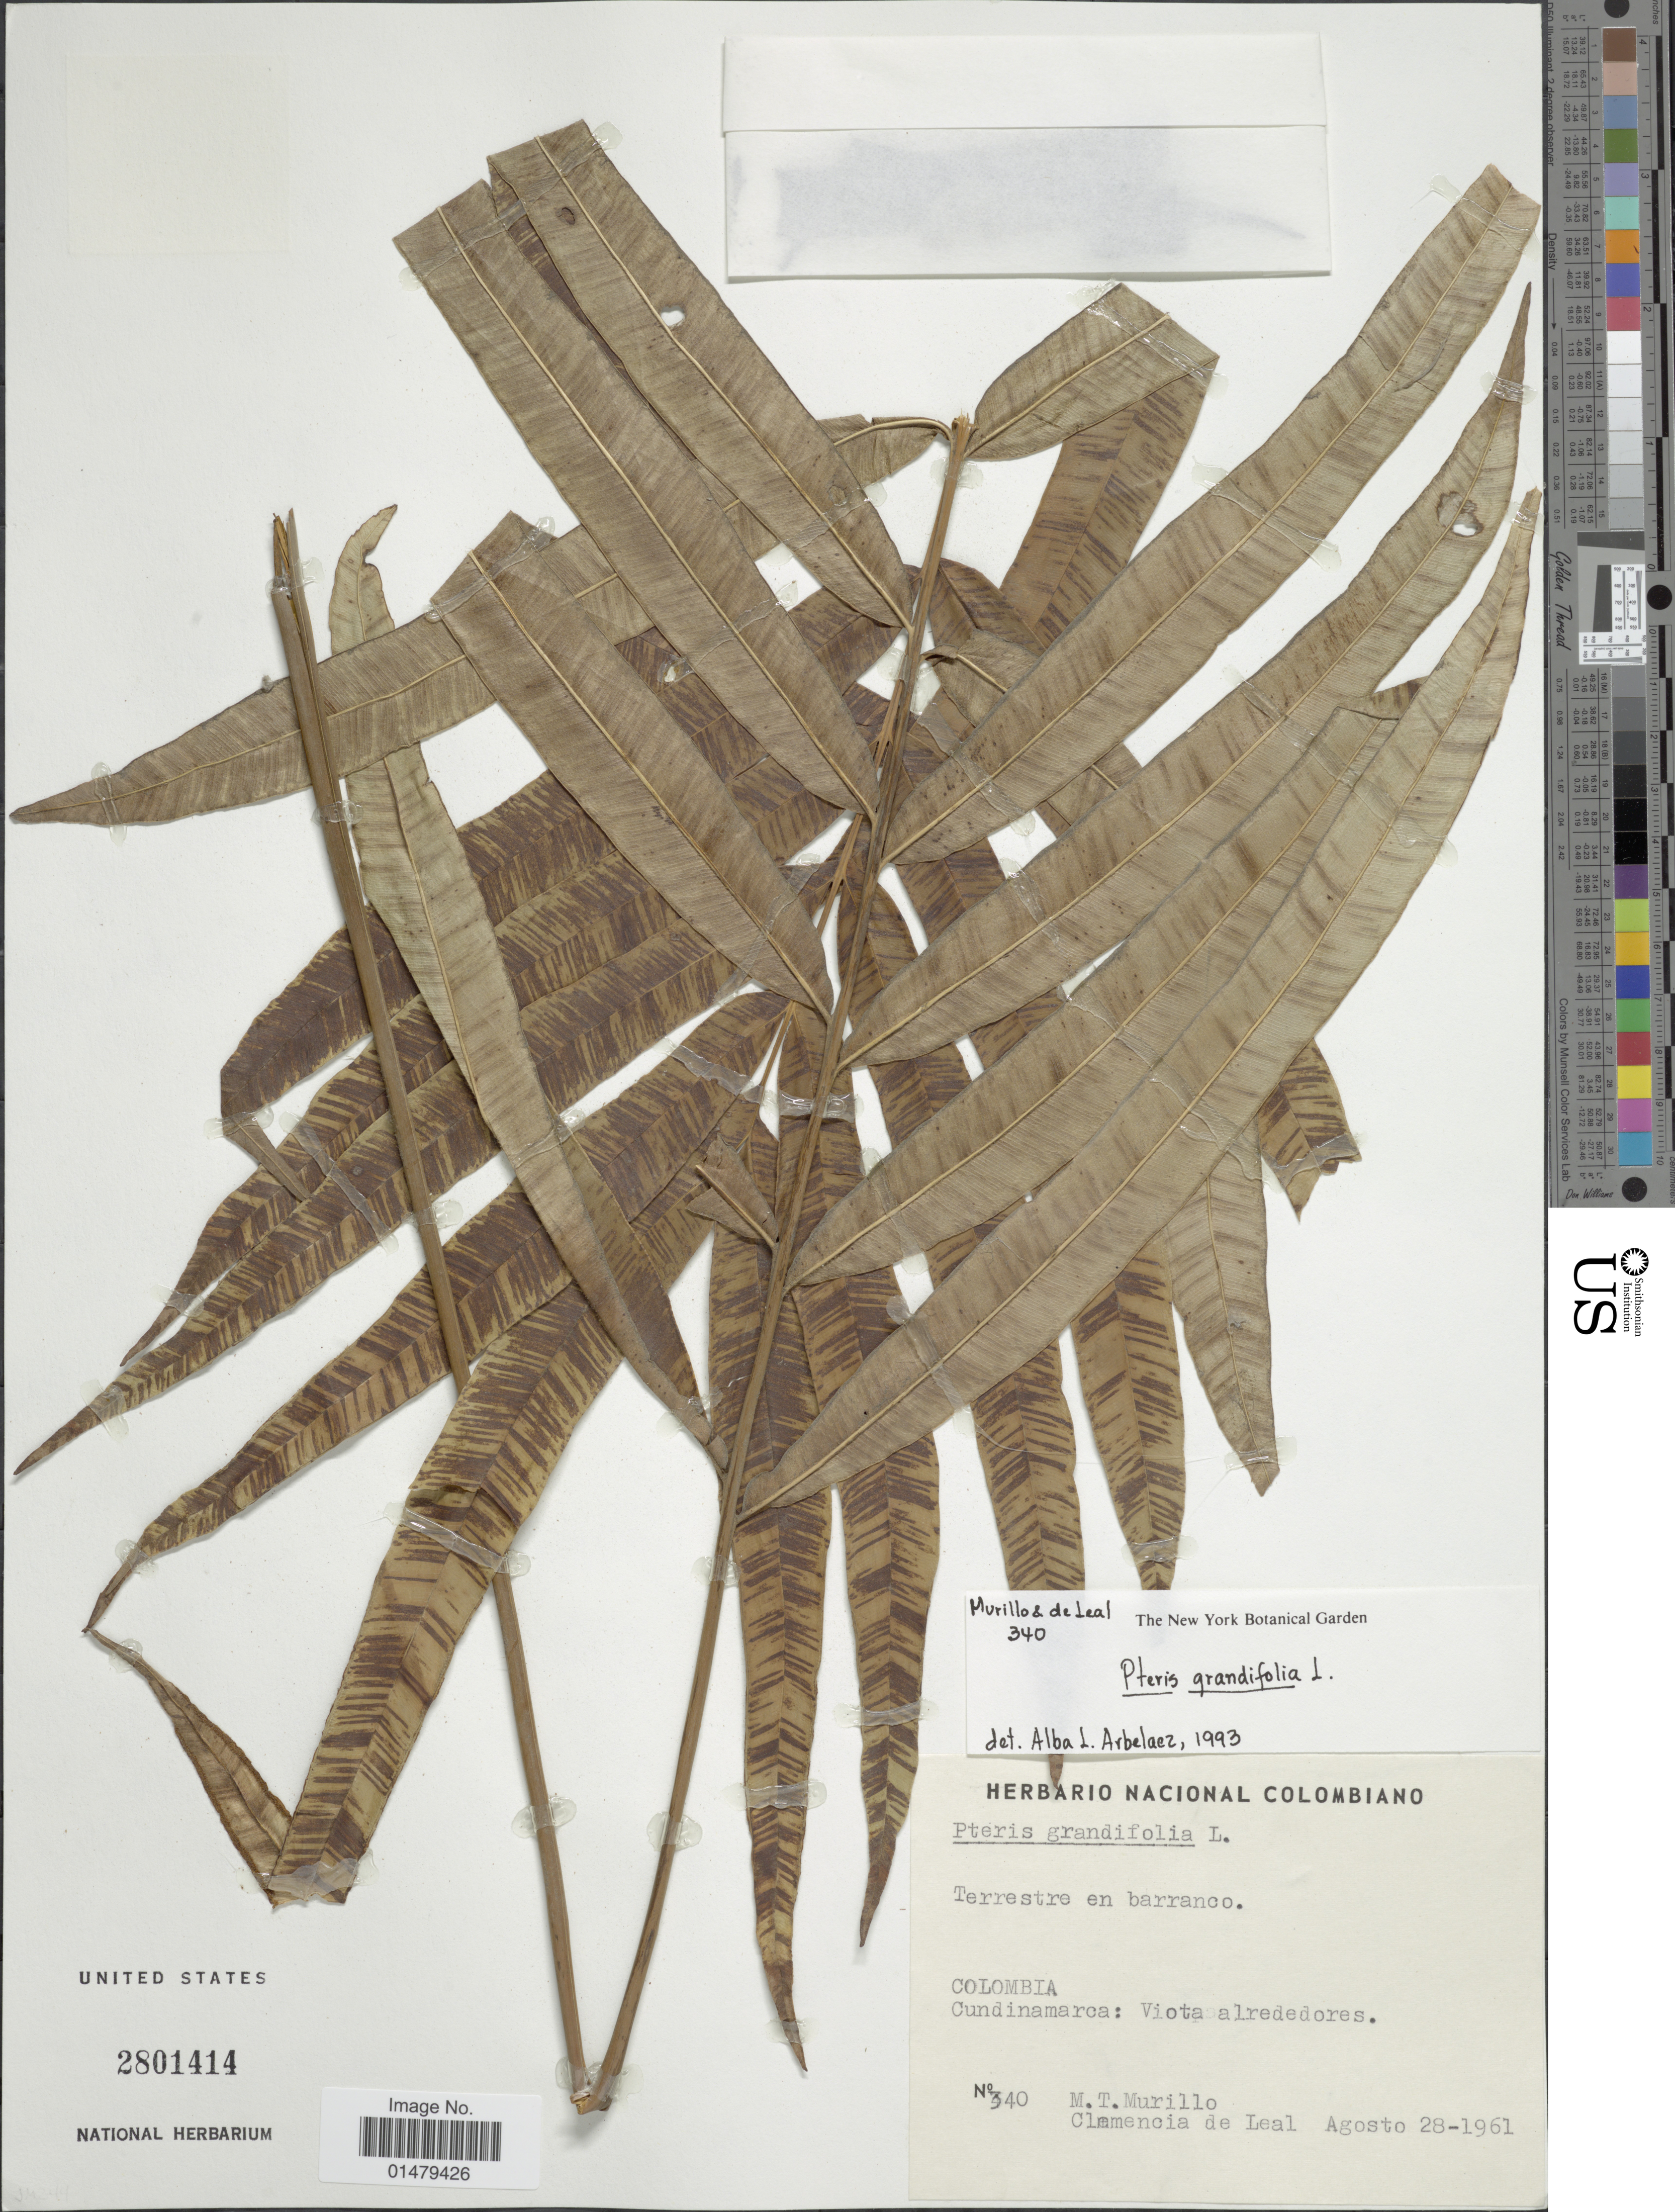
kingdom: Plantae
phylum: Tracheophyta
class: Polypodiopsida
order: Polypodiales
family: Pteridaceae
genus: Pteris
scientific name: Pteris grandifolia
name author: L.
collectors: M. Murillo & Clemencia de Leal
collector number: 340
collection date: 1961-08-28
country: Colombia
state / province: Cundinamarca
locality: Viota alrededores.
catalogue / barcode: US 2801414